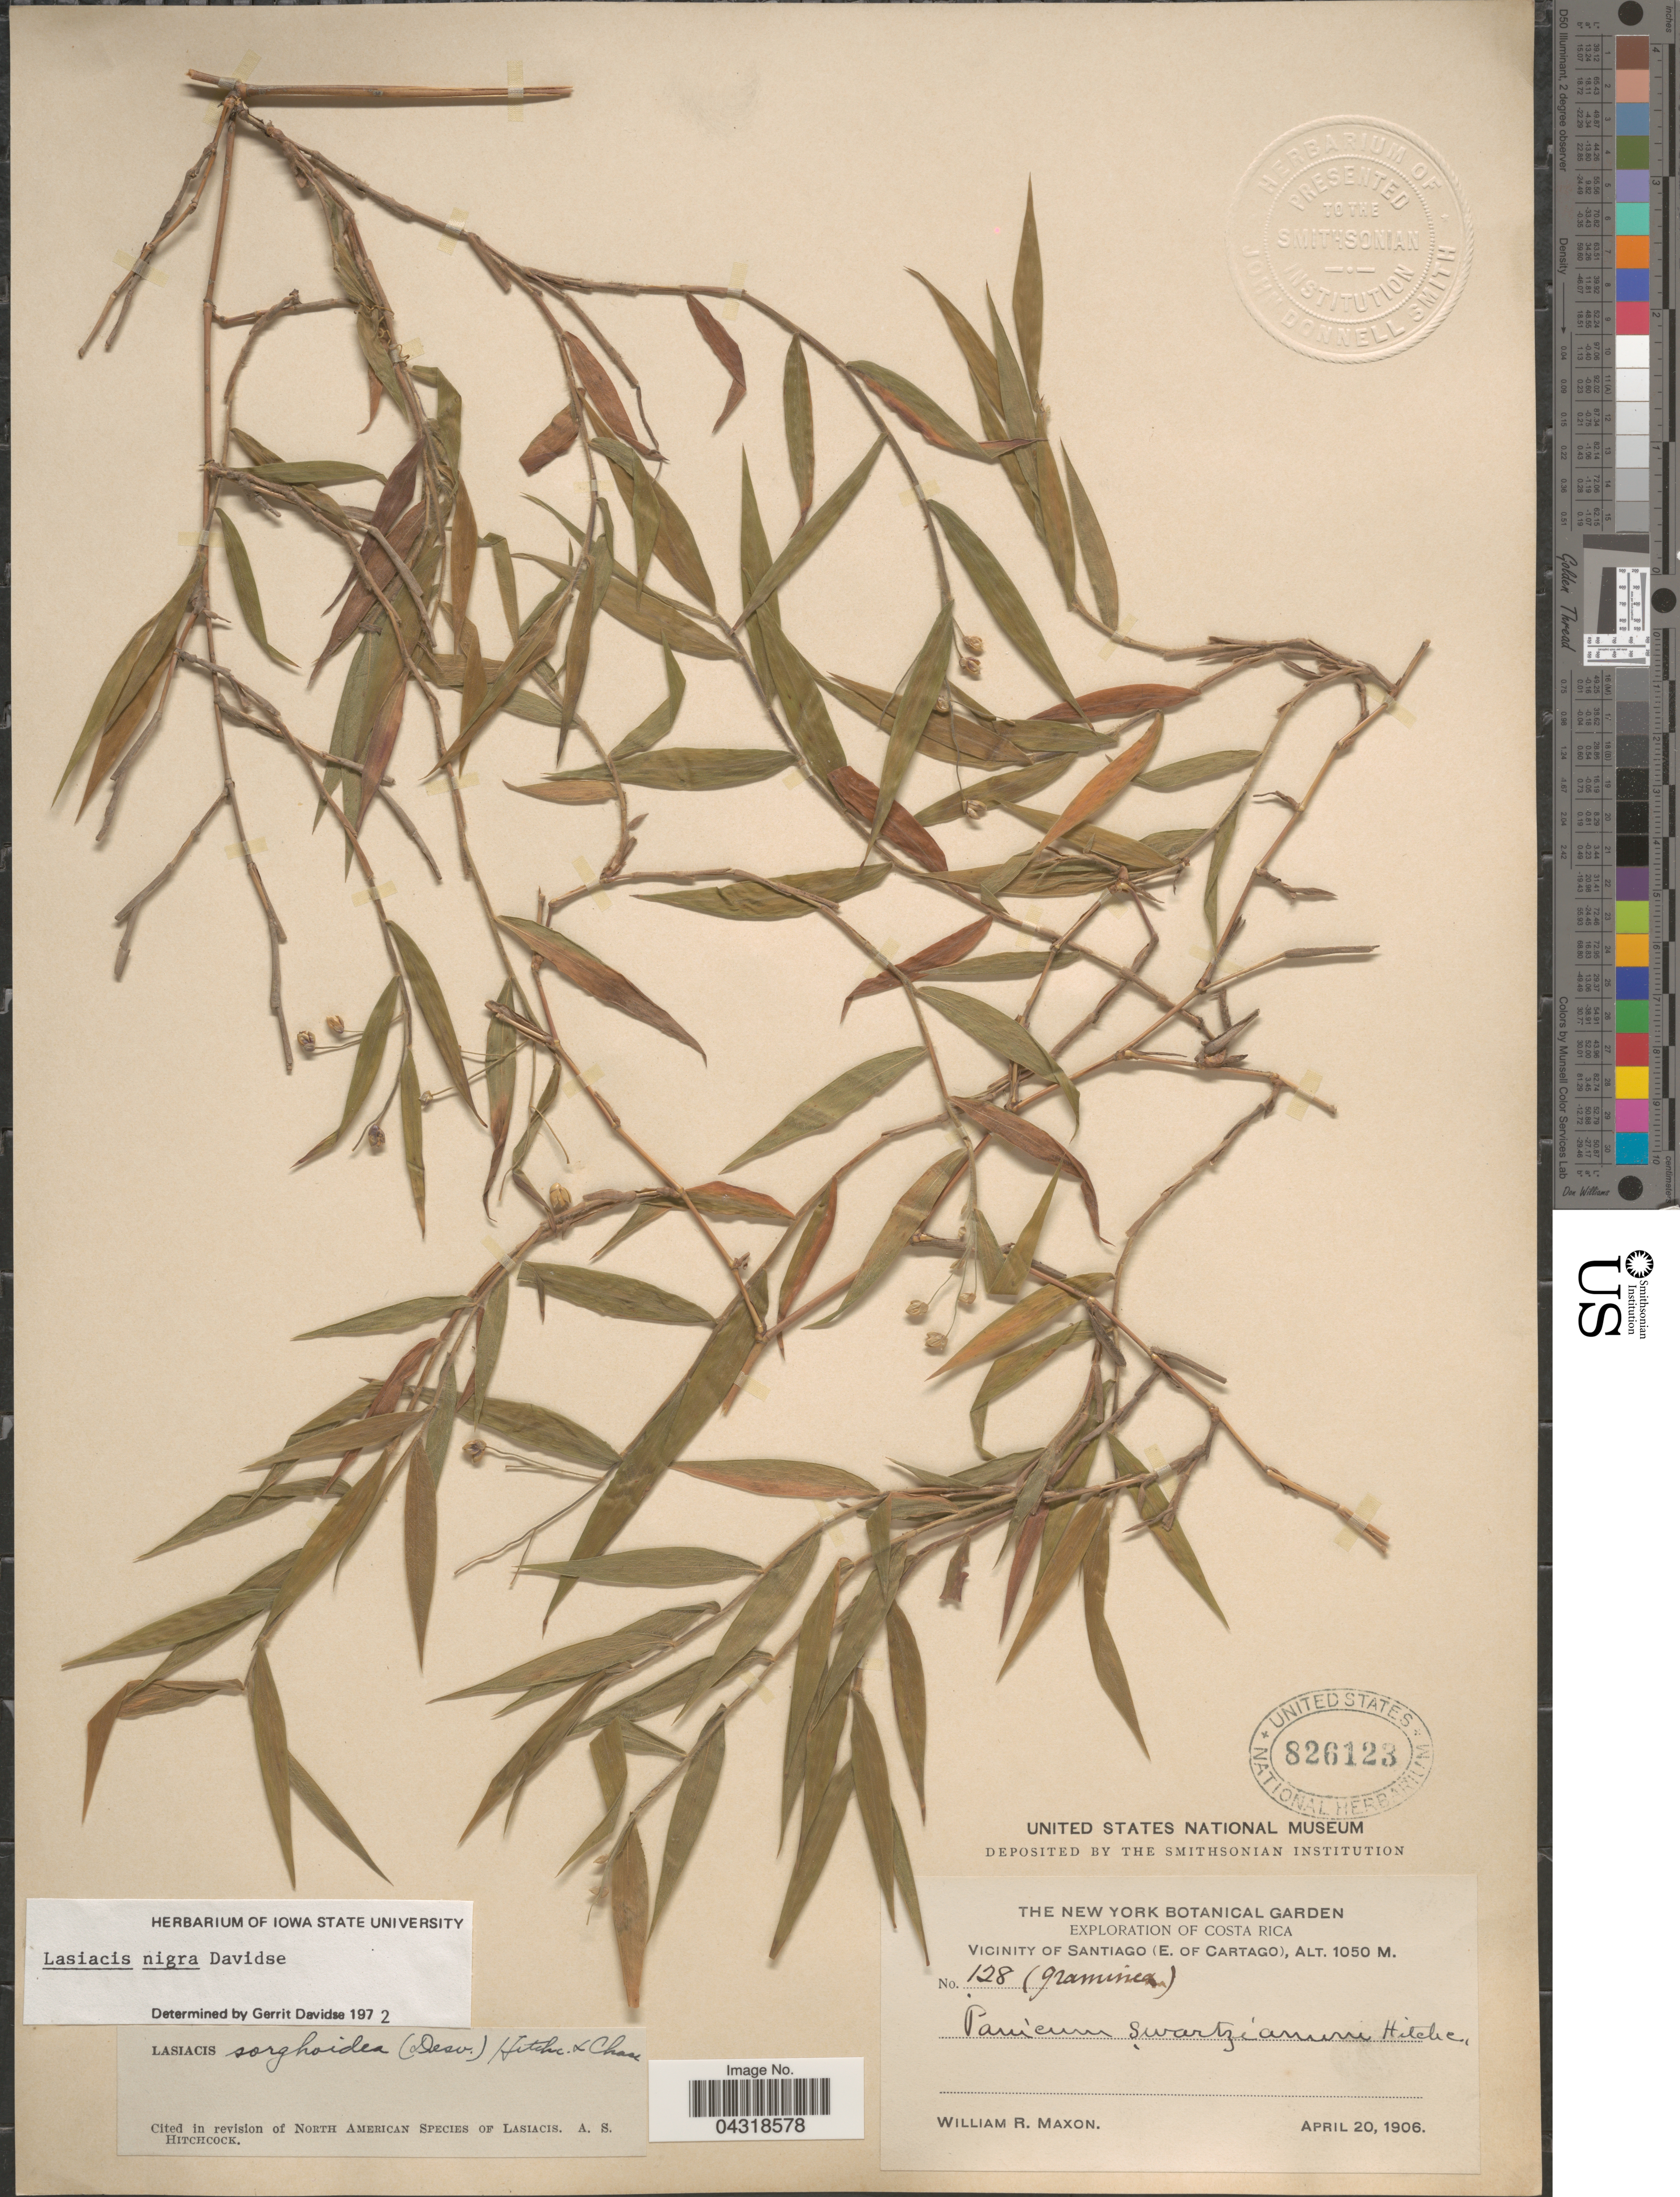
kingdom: Plantae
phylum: Tracheophyta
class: Liliopsida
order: Poales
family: Poaceae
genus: Lasiacis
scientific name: Lasiacis nigra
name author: Davidse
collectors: W. R. Maxon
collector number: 128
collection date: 1906-04-20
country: Costa Rica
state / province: Cartago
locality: Exploration of Costa Rica. Vicinity of Santiago (E. of Cartago).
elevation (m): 1050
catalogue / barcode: US 826123